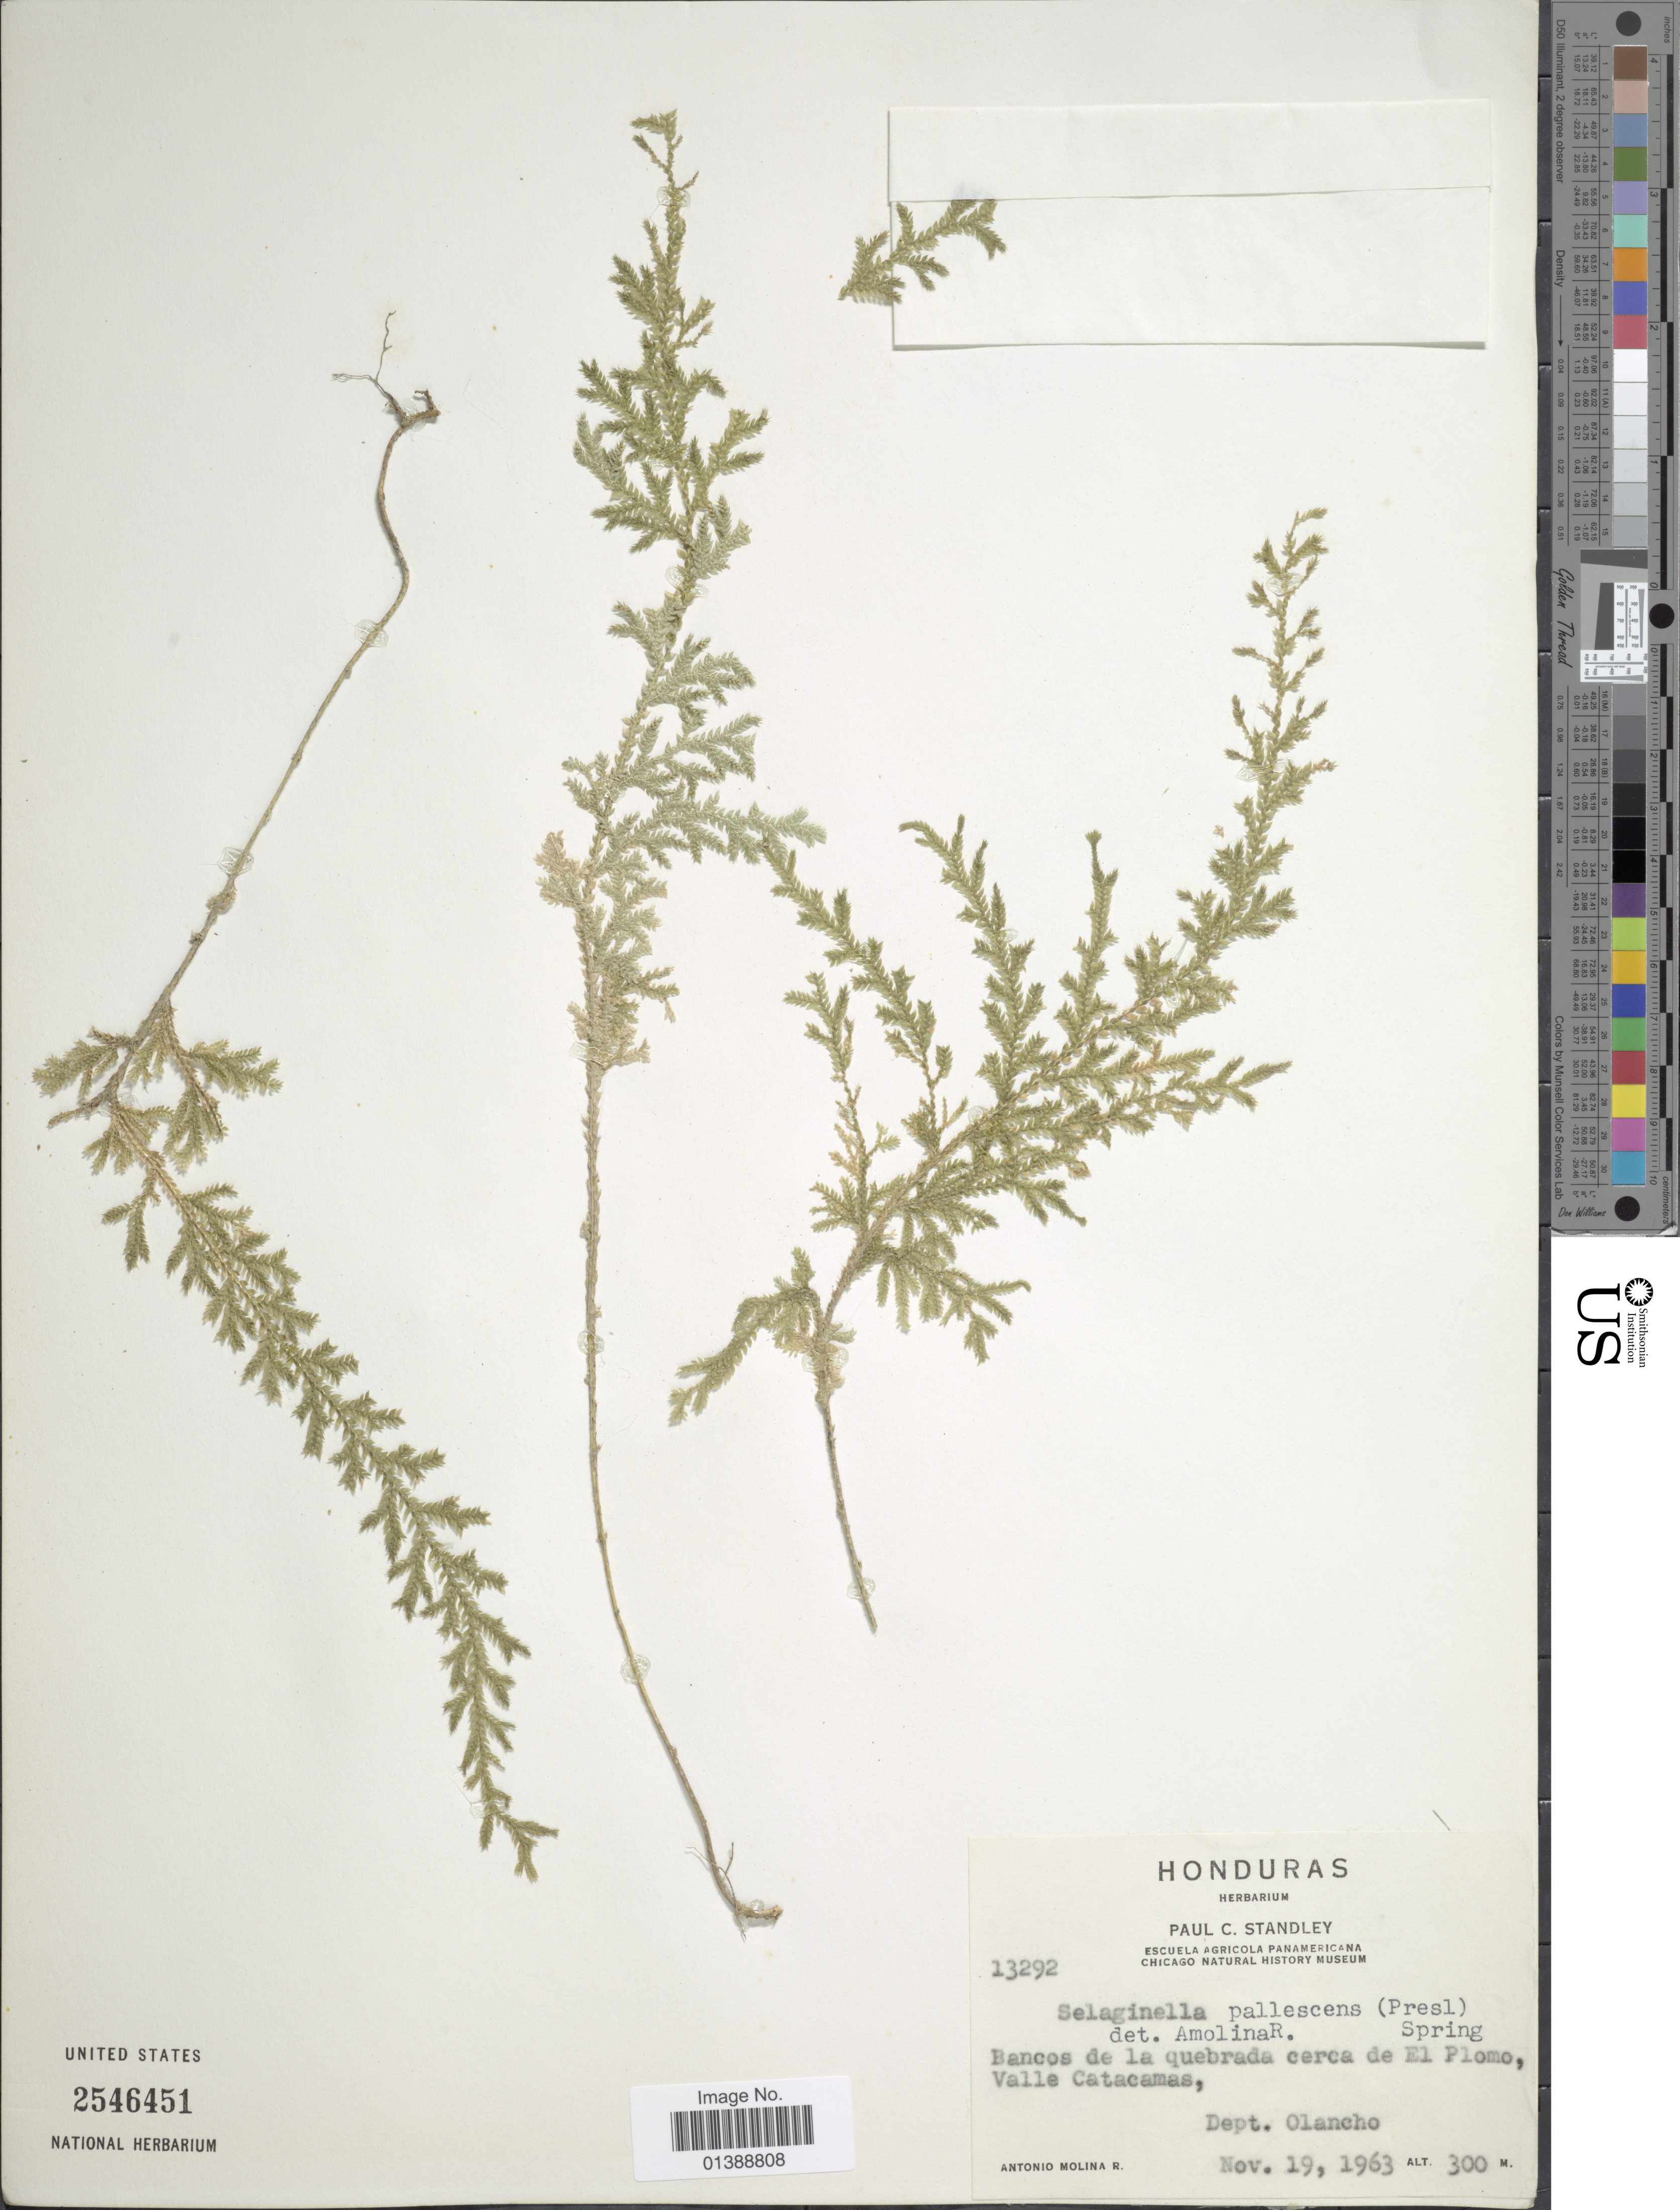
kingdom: Plantae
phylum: Tracheophyta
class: Lycopodiopsida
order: Selaginellales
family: Selaginellaceae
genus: Selaginella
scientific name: Selaginella pallescens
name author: (C. Presl) Spring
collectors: A. Molina R.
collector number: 13292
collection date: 1963-11-19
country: Honduras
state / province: Olancho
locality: Bancos de la quebrada cerca de El Plomo, Valle Catacamacas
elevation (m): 300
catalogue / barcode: US 2546451